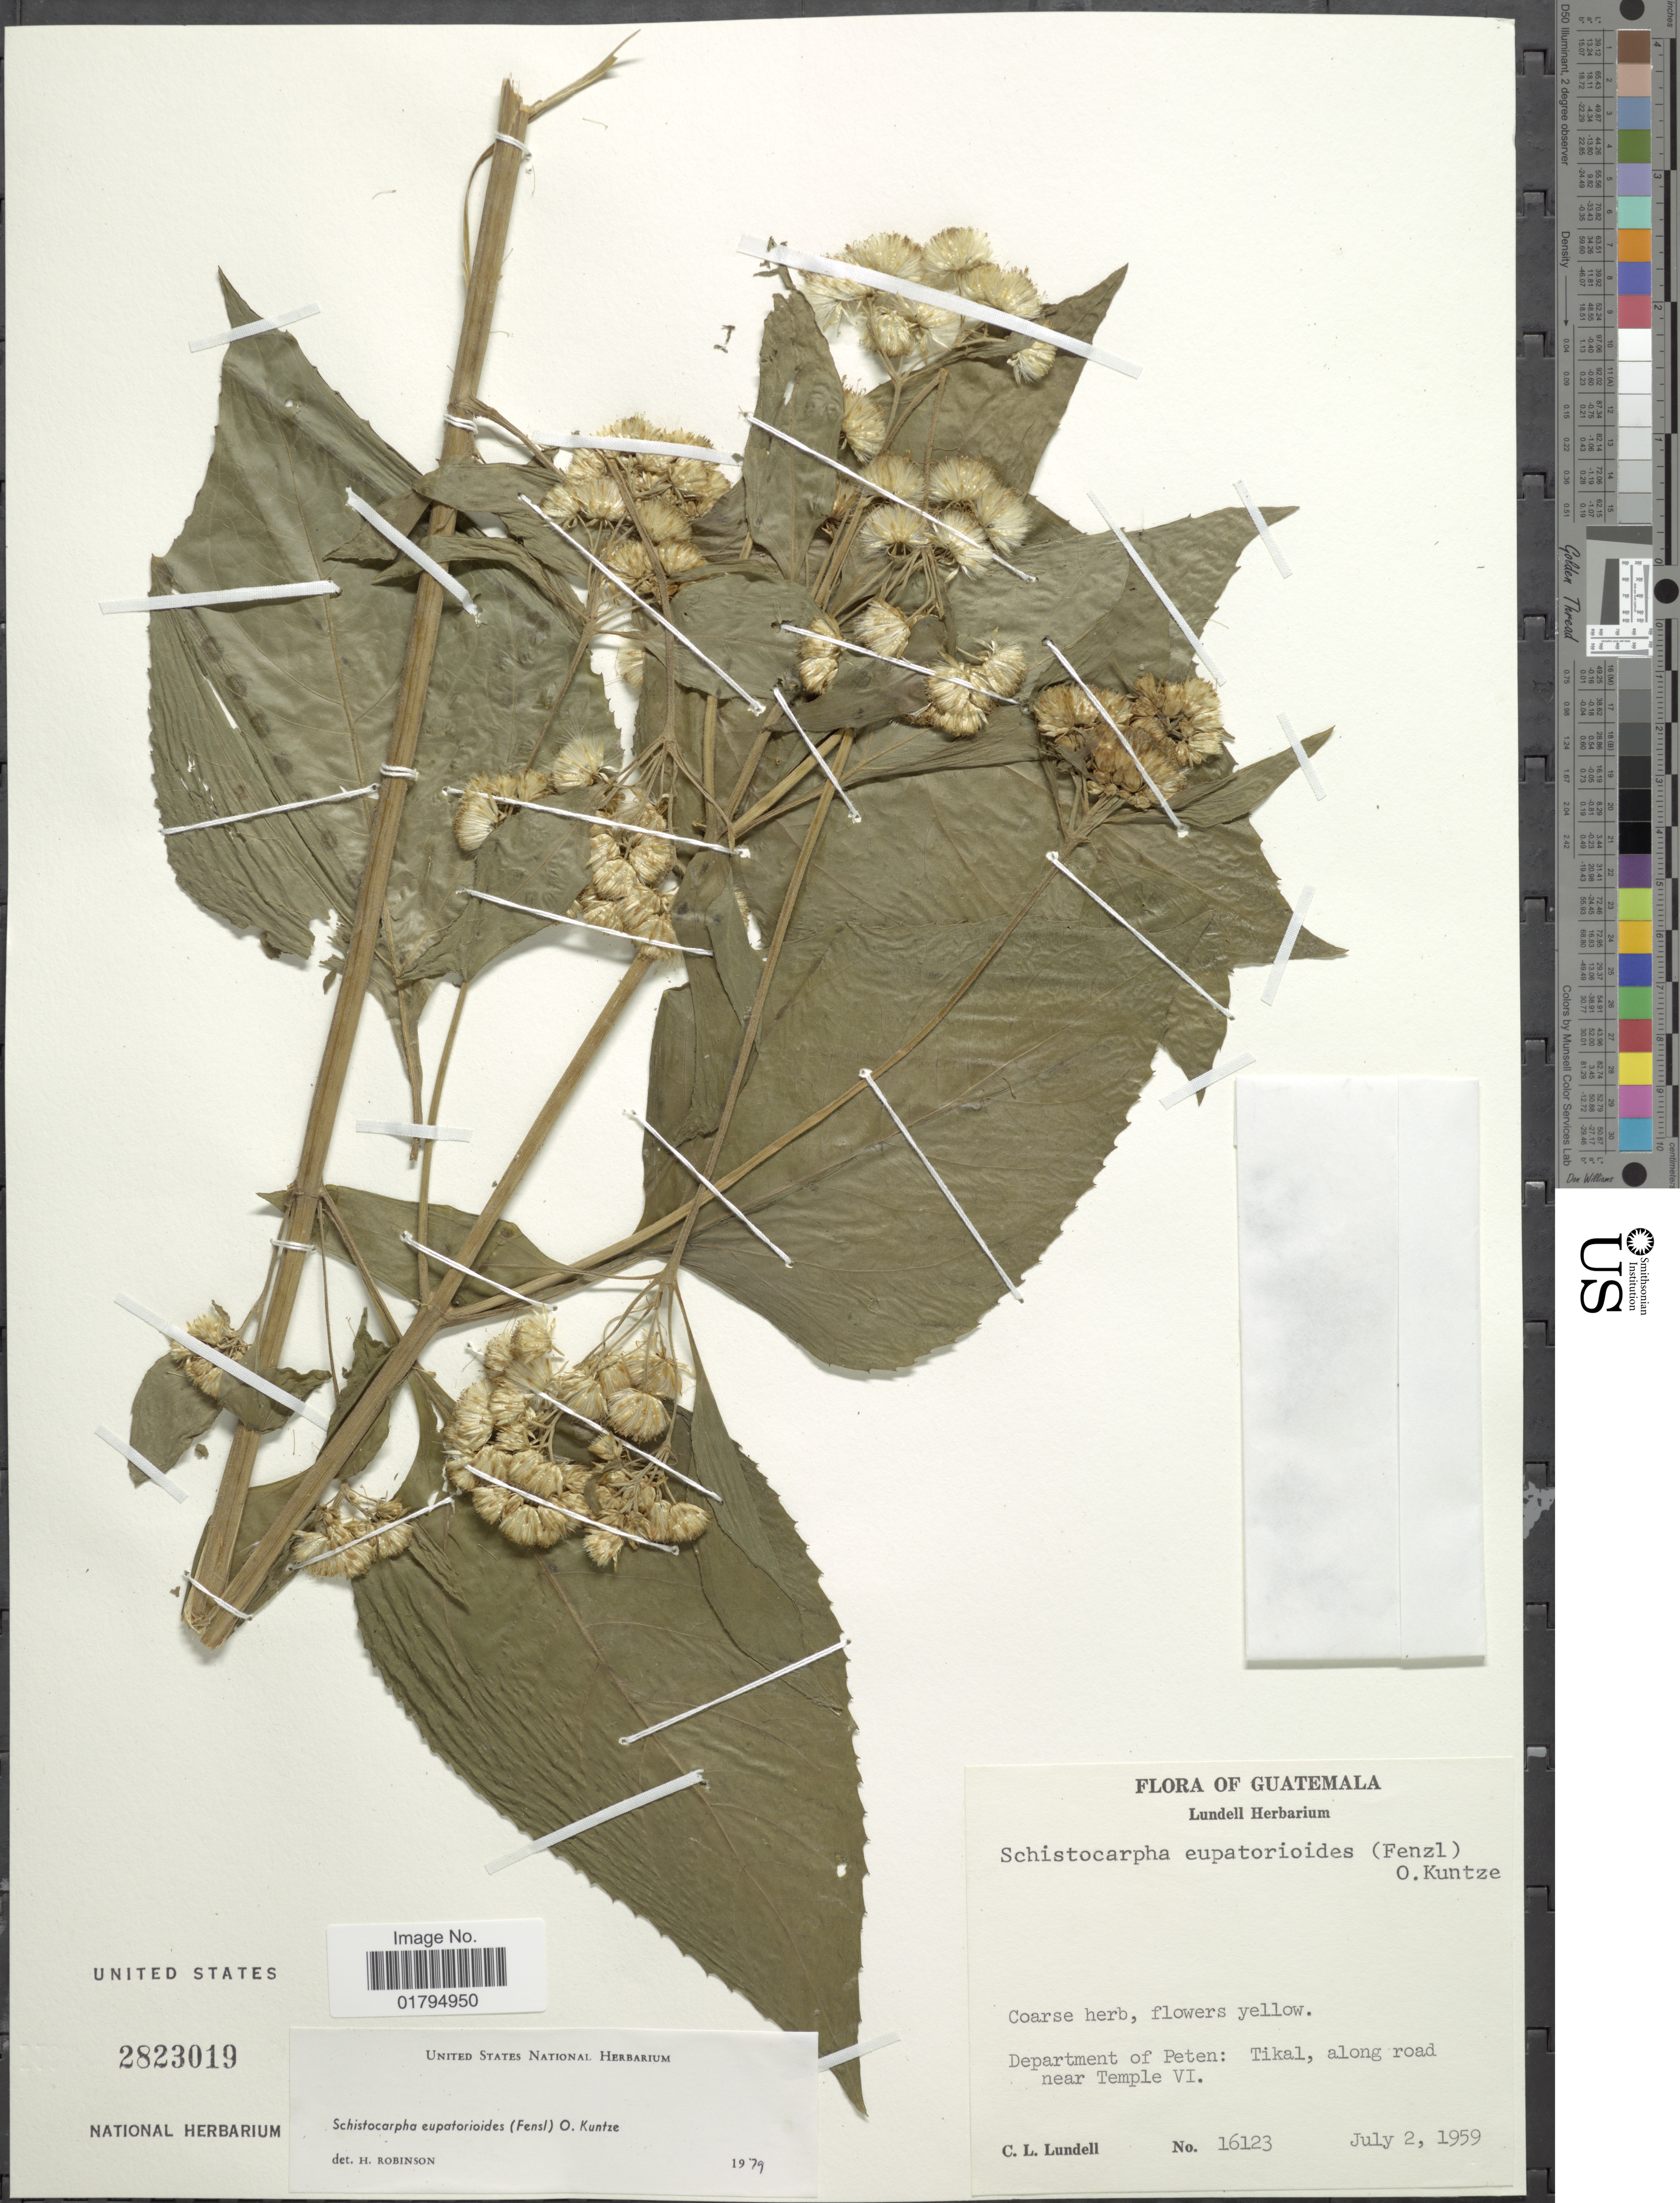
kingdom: Plantae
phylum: Tracheophyta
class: Magnoliopsida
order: Asterales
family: Asteraceae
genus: Schistocarpha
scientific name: Schistocarpha eupatorioides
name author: (Fenzl) Kuntze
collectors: C. L. Lundell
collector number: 16123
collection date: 1959-07-02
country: Guatemala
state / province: El Petén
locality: Tikal, along road near Temple VI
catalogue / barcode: US 2823019